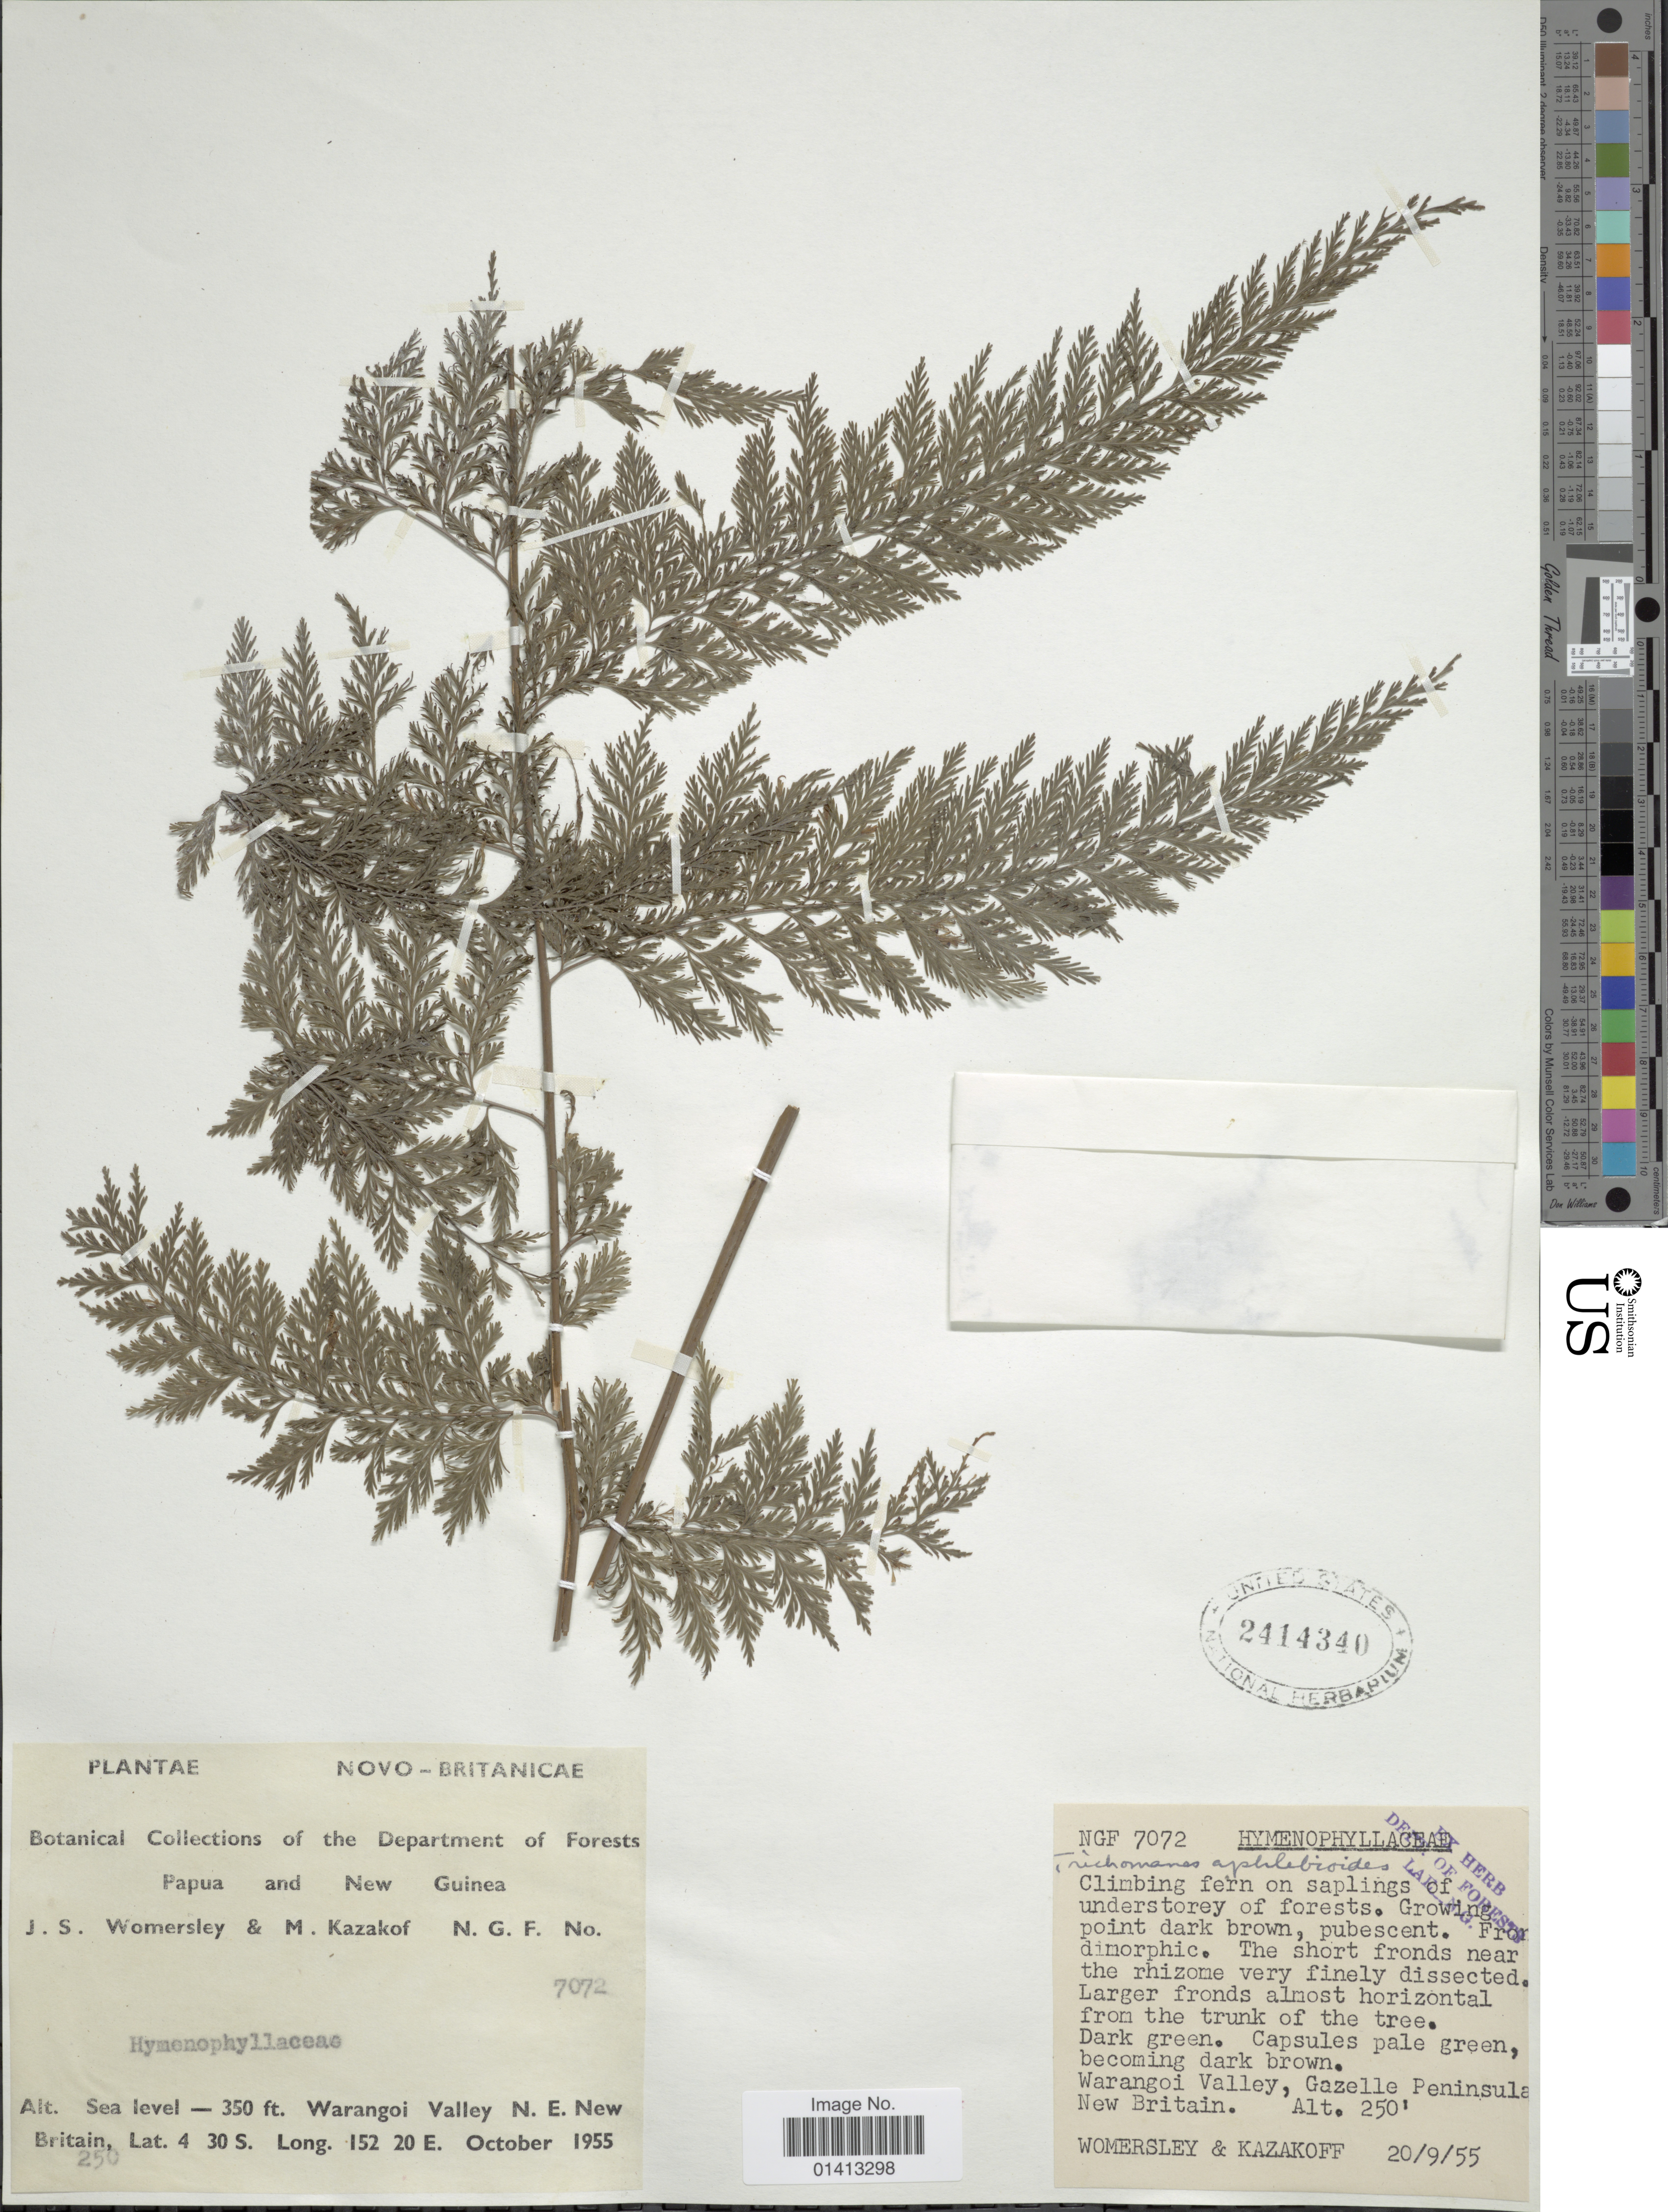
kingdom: Plantae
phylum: Tracheophyta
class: Polypodiopsida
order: Hymenophyllales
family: Hymenophyllaceae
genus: Crepidomanes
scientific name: Crepidomanes aphlebioides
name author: (Christ) I.M. Turner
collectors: J. S. Womersley & M. Kazakof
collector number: NGF 7072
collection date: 1955-09-20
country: Papua New Guinea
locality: Warangoi valley N.E. New Britain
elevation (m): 107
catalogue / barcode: US 2414340